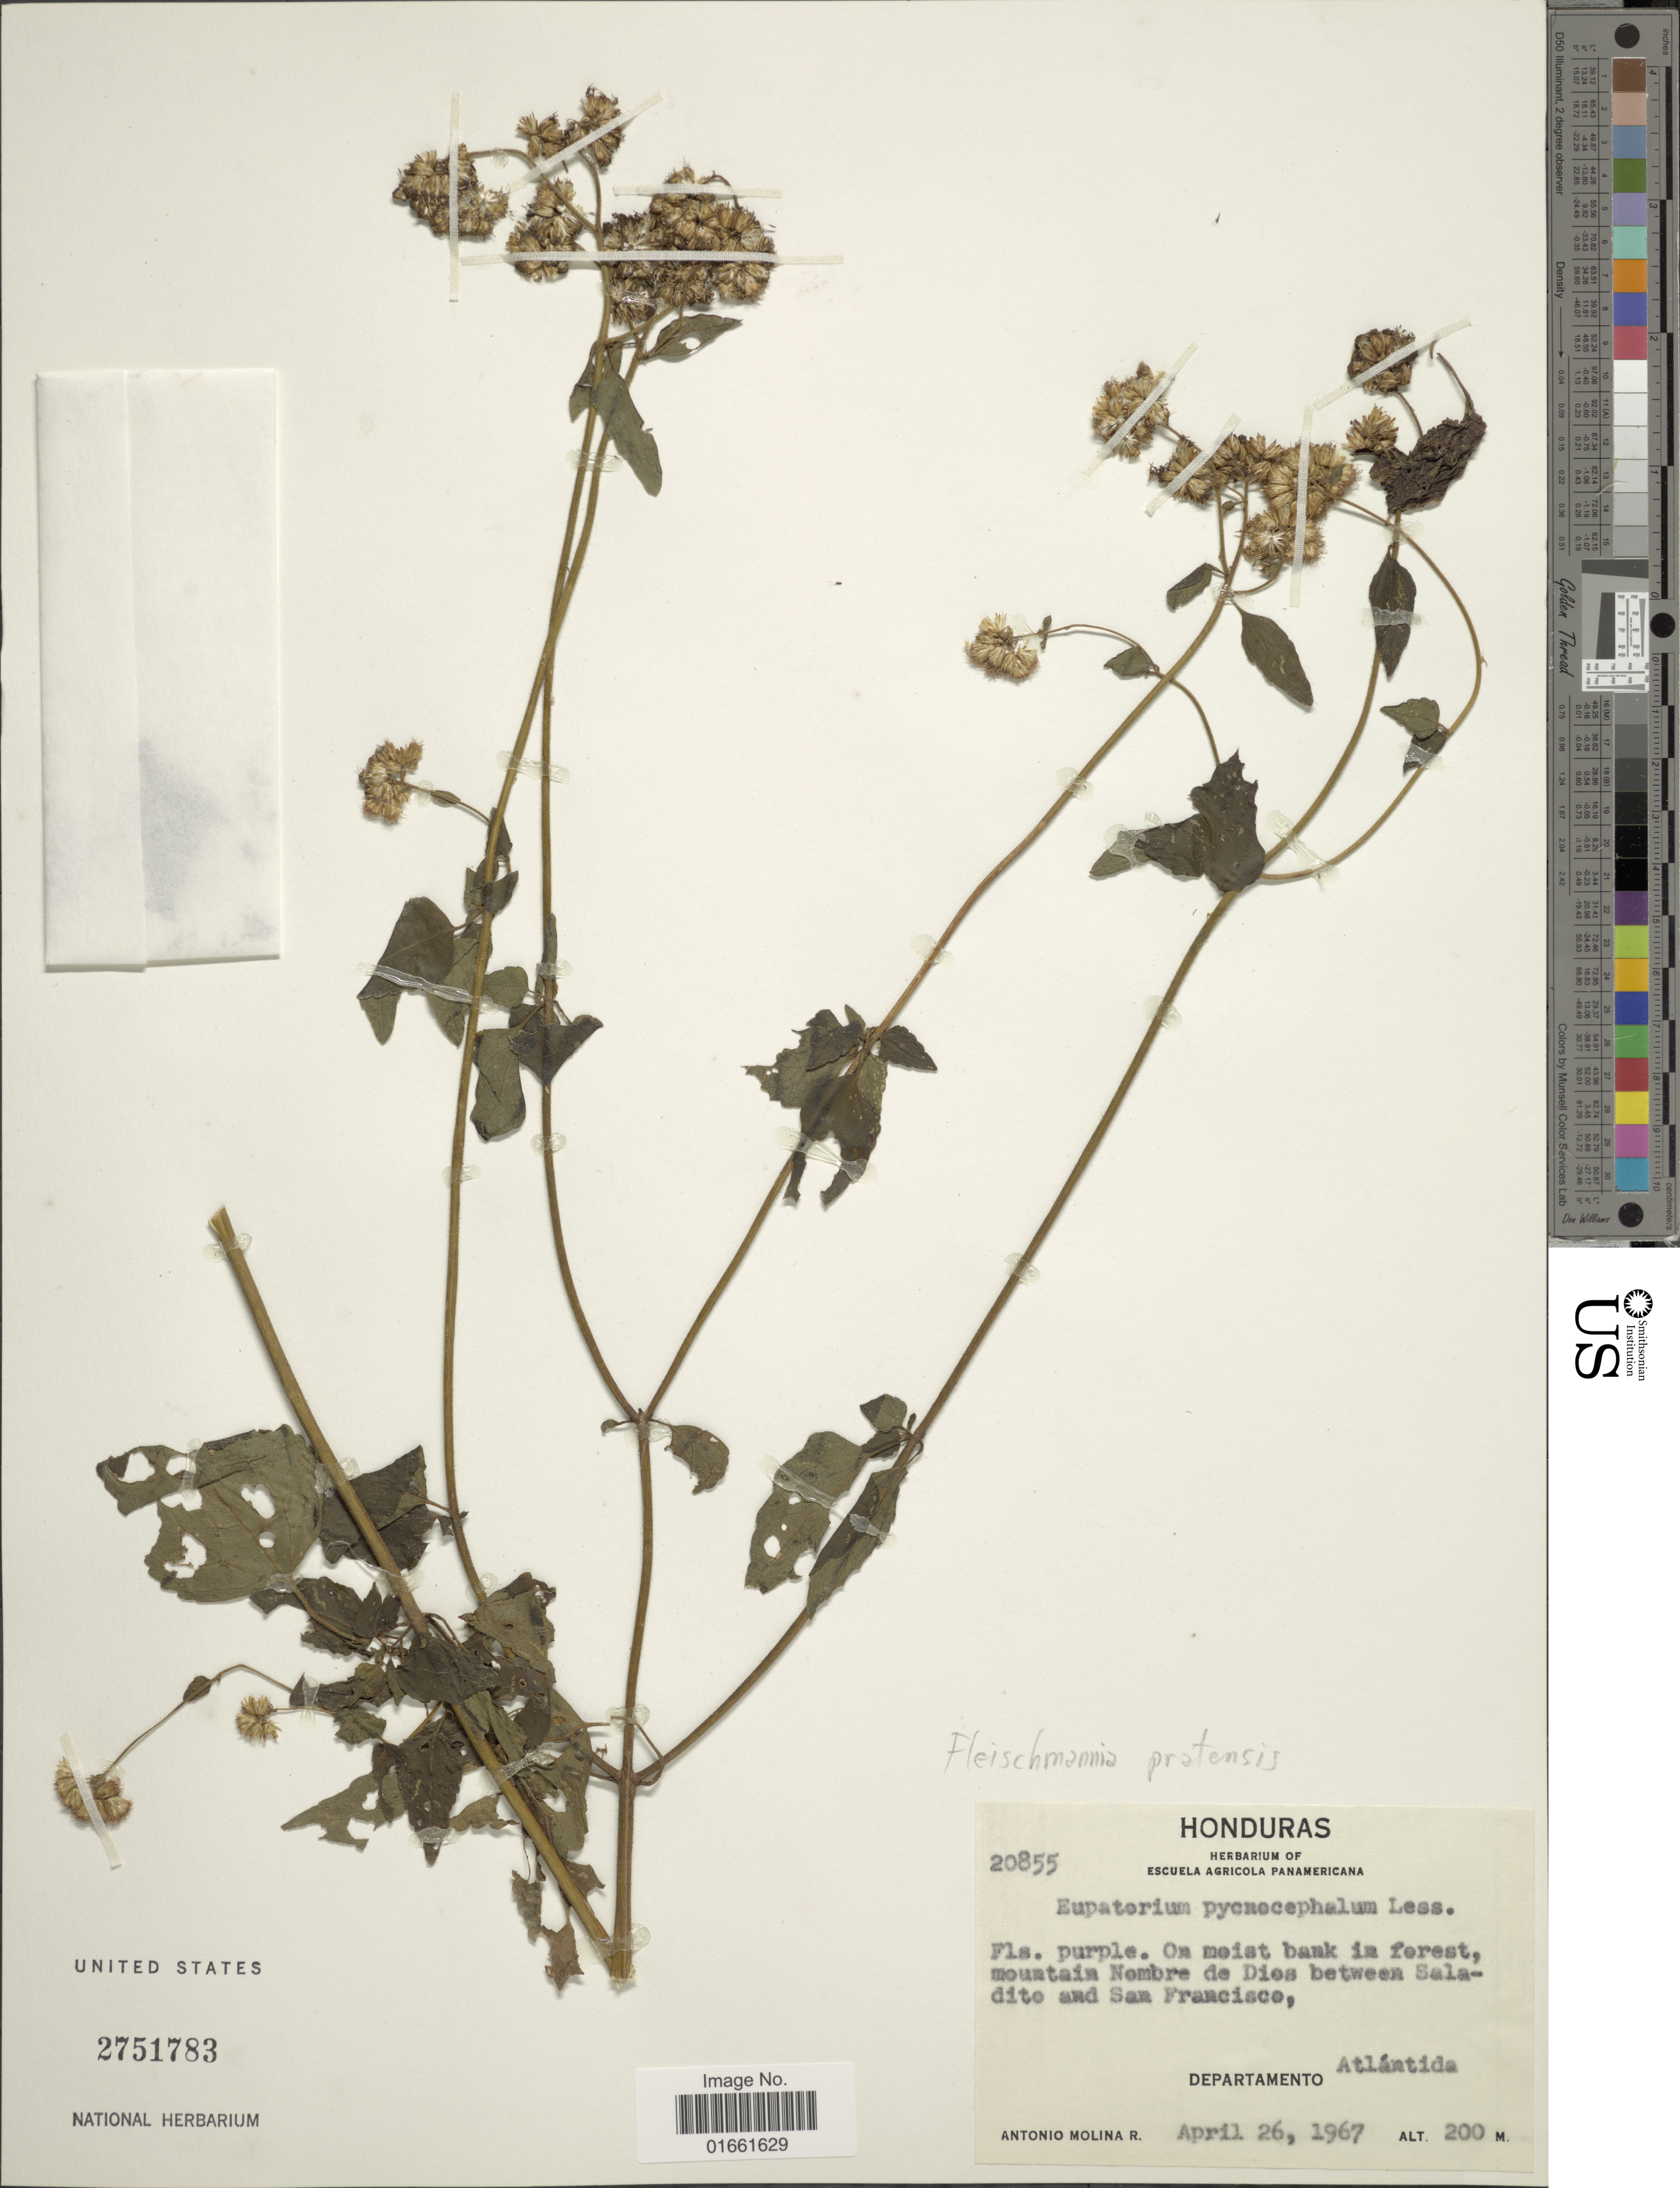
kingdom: Plantae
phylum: Tracheophyta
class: Magnoliopsida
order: Asterales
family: Asteraceae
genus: Fleischmannia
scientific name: Fleischmannia pratensis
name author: (Klatt) R.M. King & H. Rob.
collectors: A. Molina R.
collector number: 20855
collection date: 1967-04-26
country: Honduras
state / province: Atlántida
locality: On moist bank in forest mountain Nombre de Dies between Saladito and San Francisco.Departamento Atlantida.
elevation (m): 200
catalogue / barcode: US 2751783